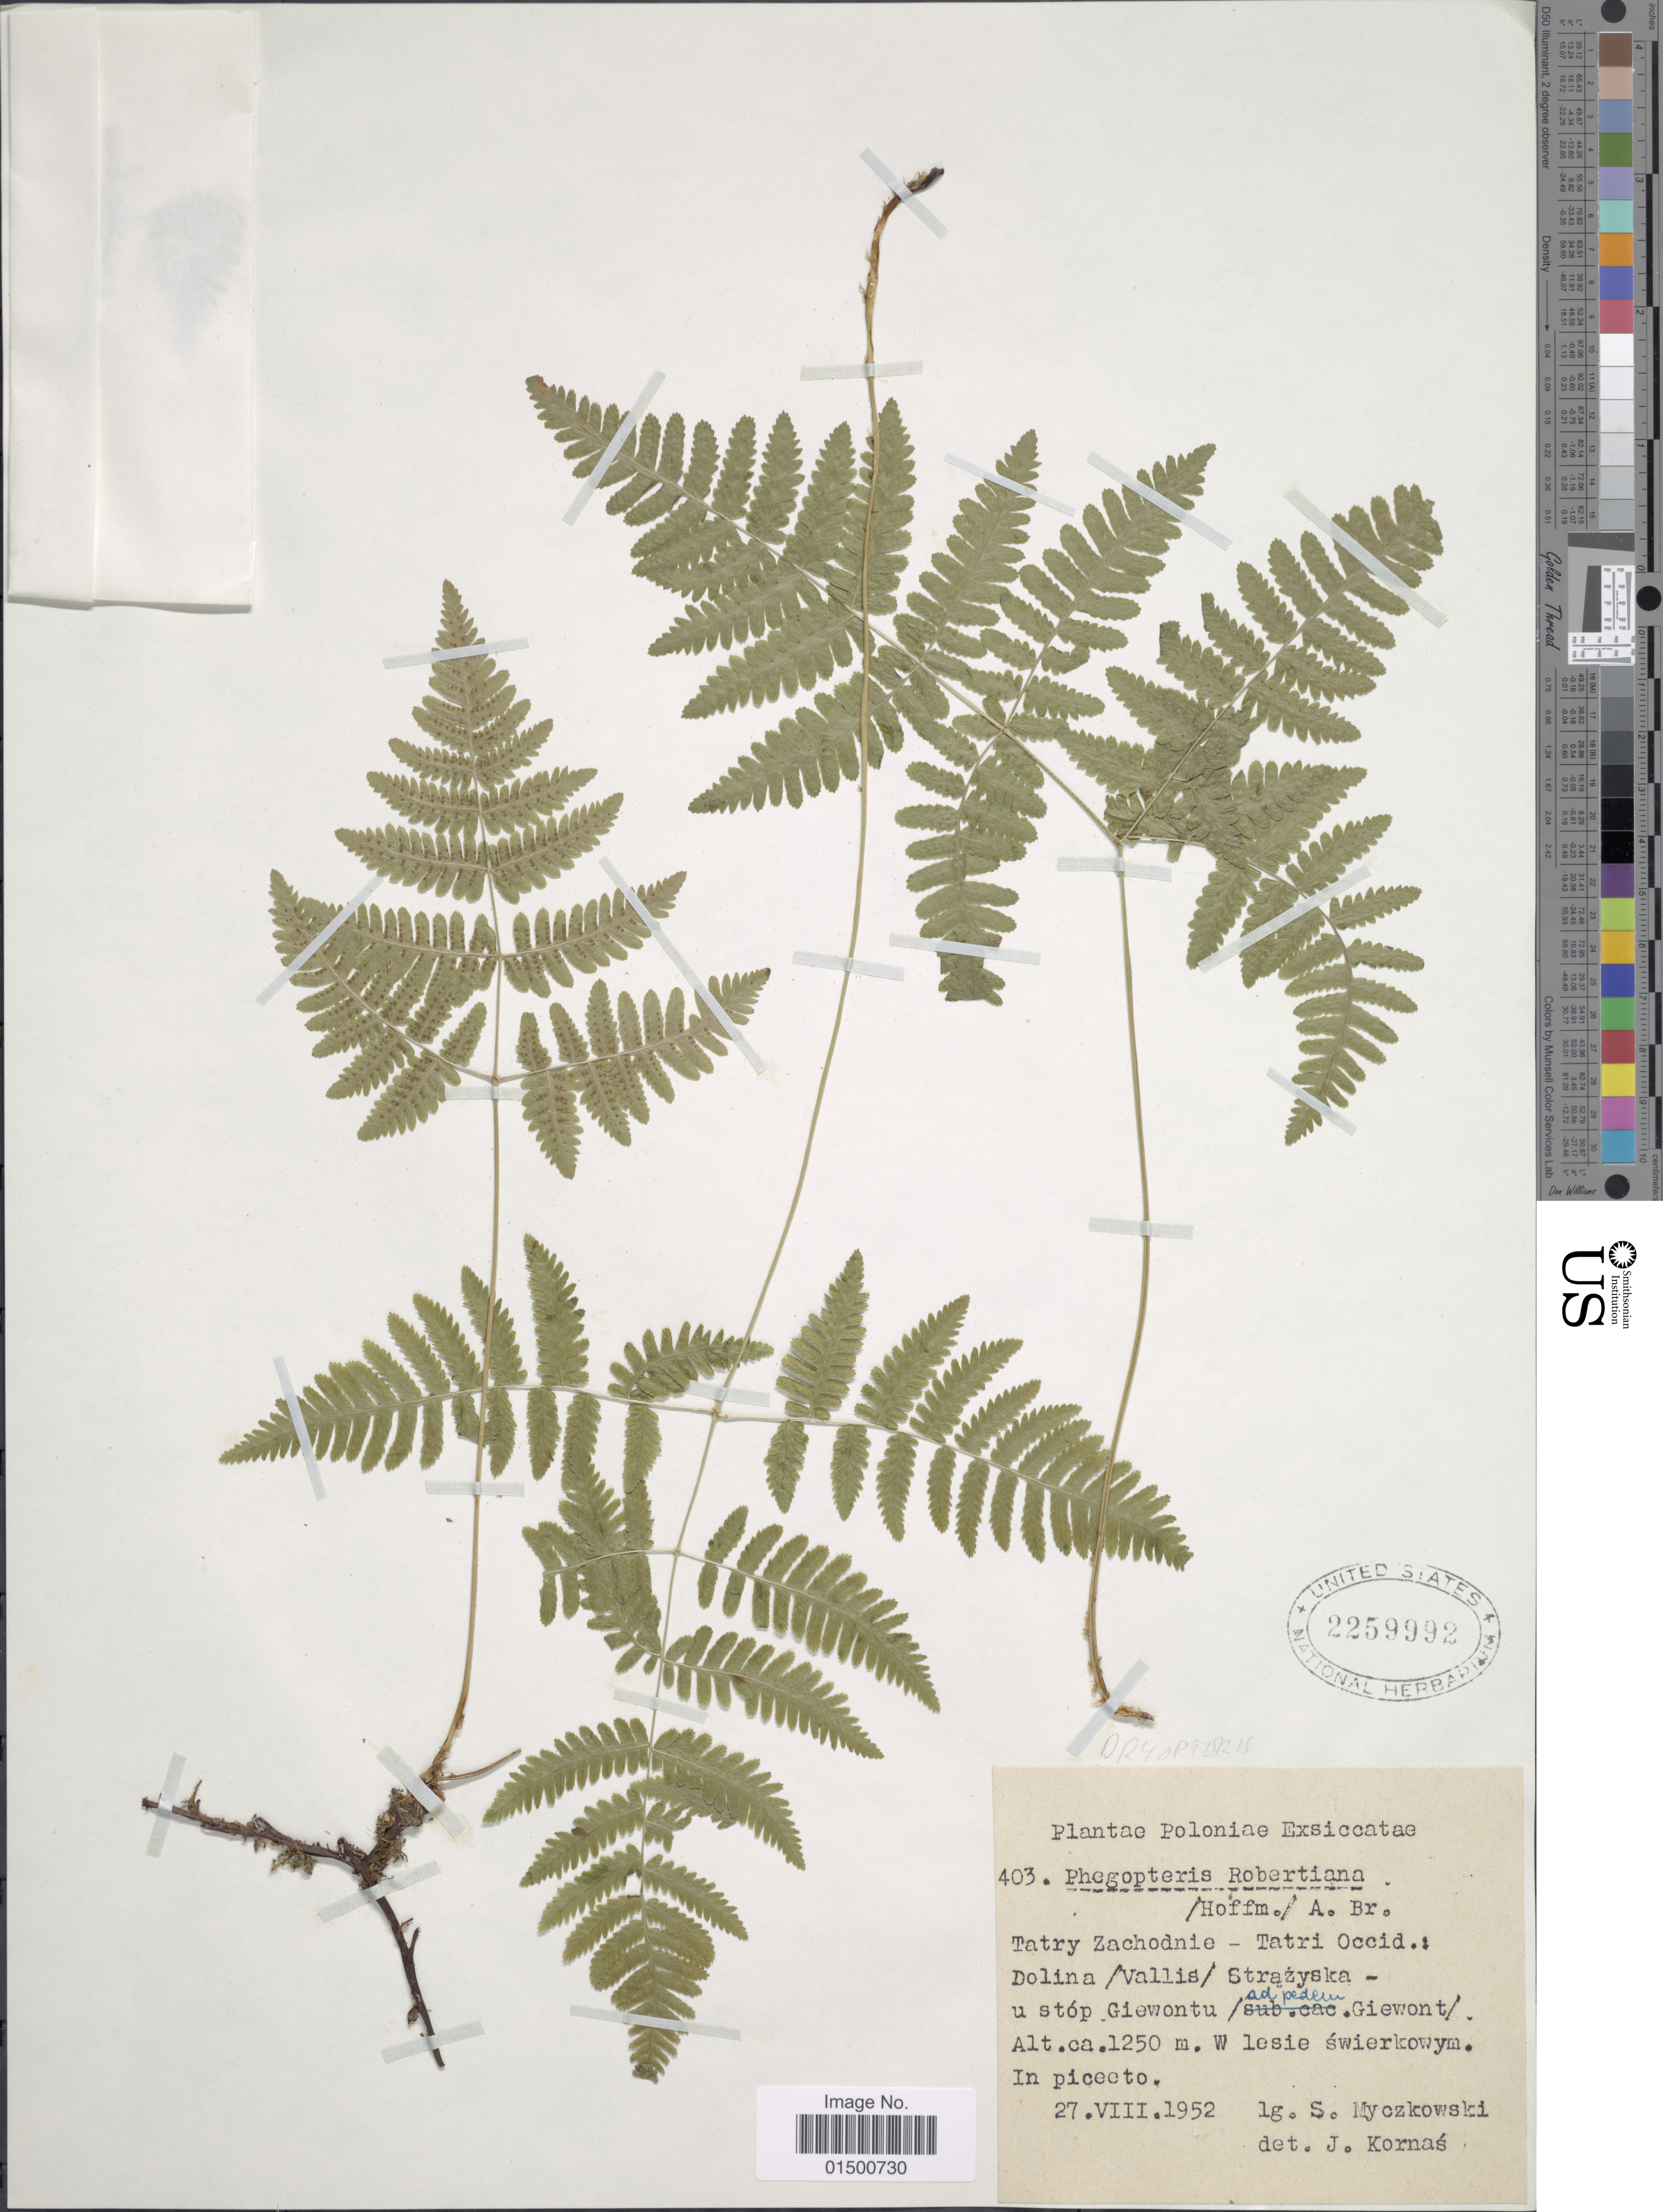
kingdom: Plantae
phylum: Tracheophyta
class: Polypodiopsida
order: Polypodiales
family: Cystopteridaceae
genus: Gymnocarpium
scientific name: Gymnocarpium robertianum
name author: (Hoffm.) Newman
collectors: S. Myczkowski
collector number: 403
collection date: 1952-08-27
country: Poland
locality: Tatry Zachodnie - Tatri occid, Dolina, Vallis, Strazyska u stop Giewontu/ ad peden Giewont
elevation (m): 1250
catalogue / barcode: US 2259992